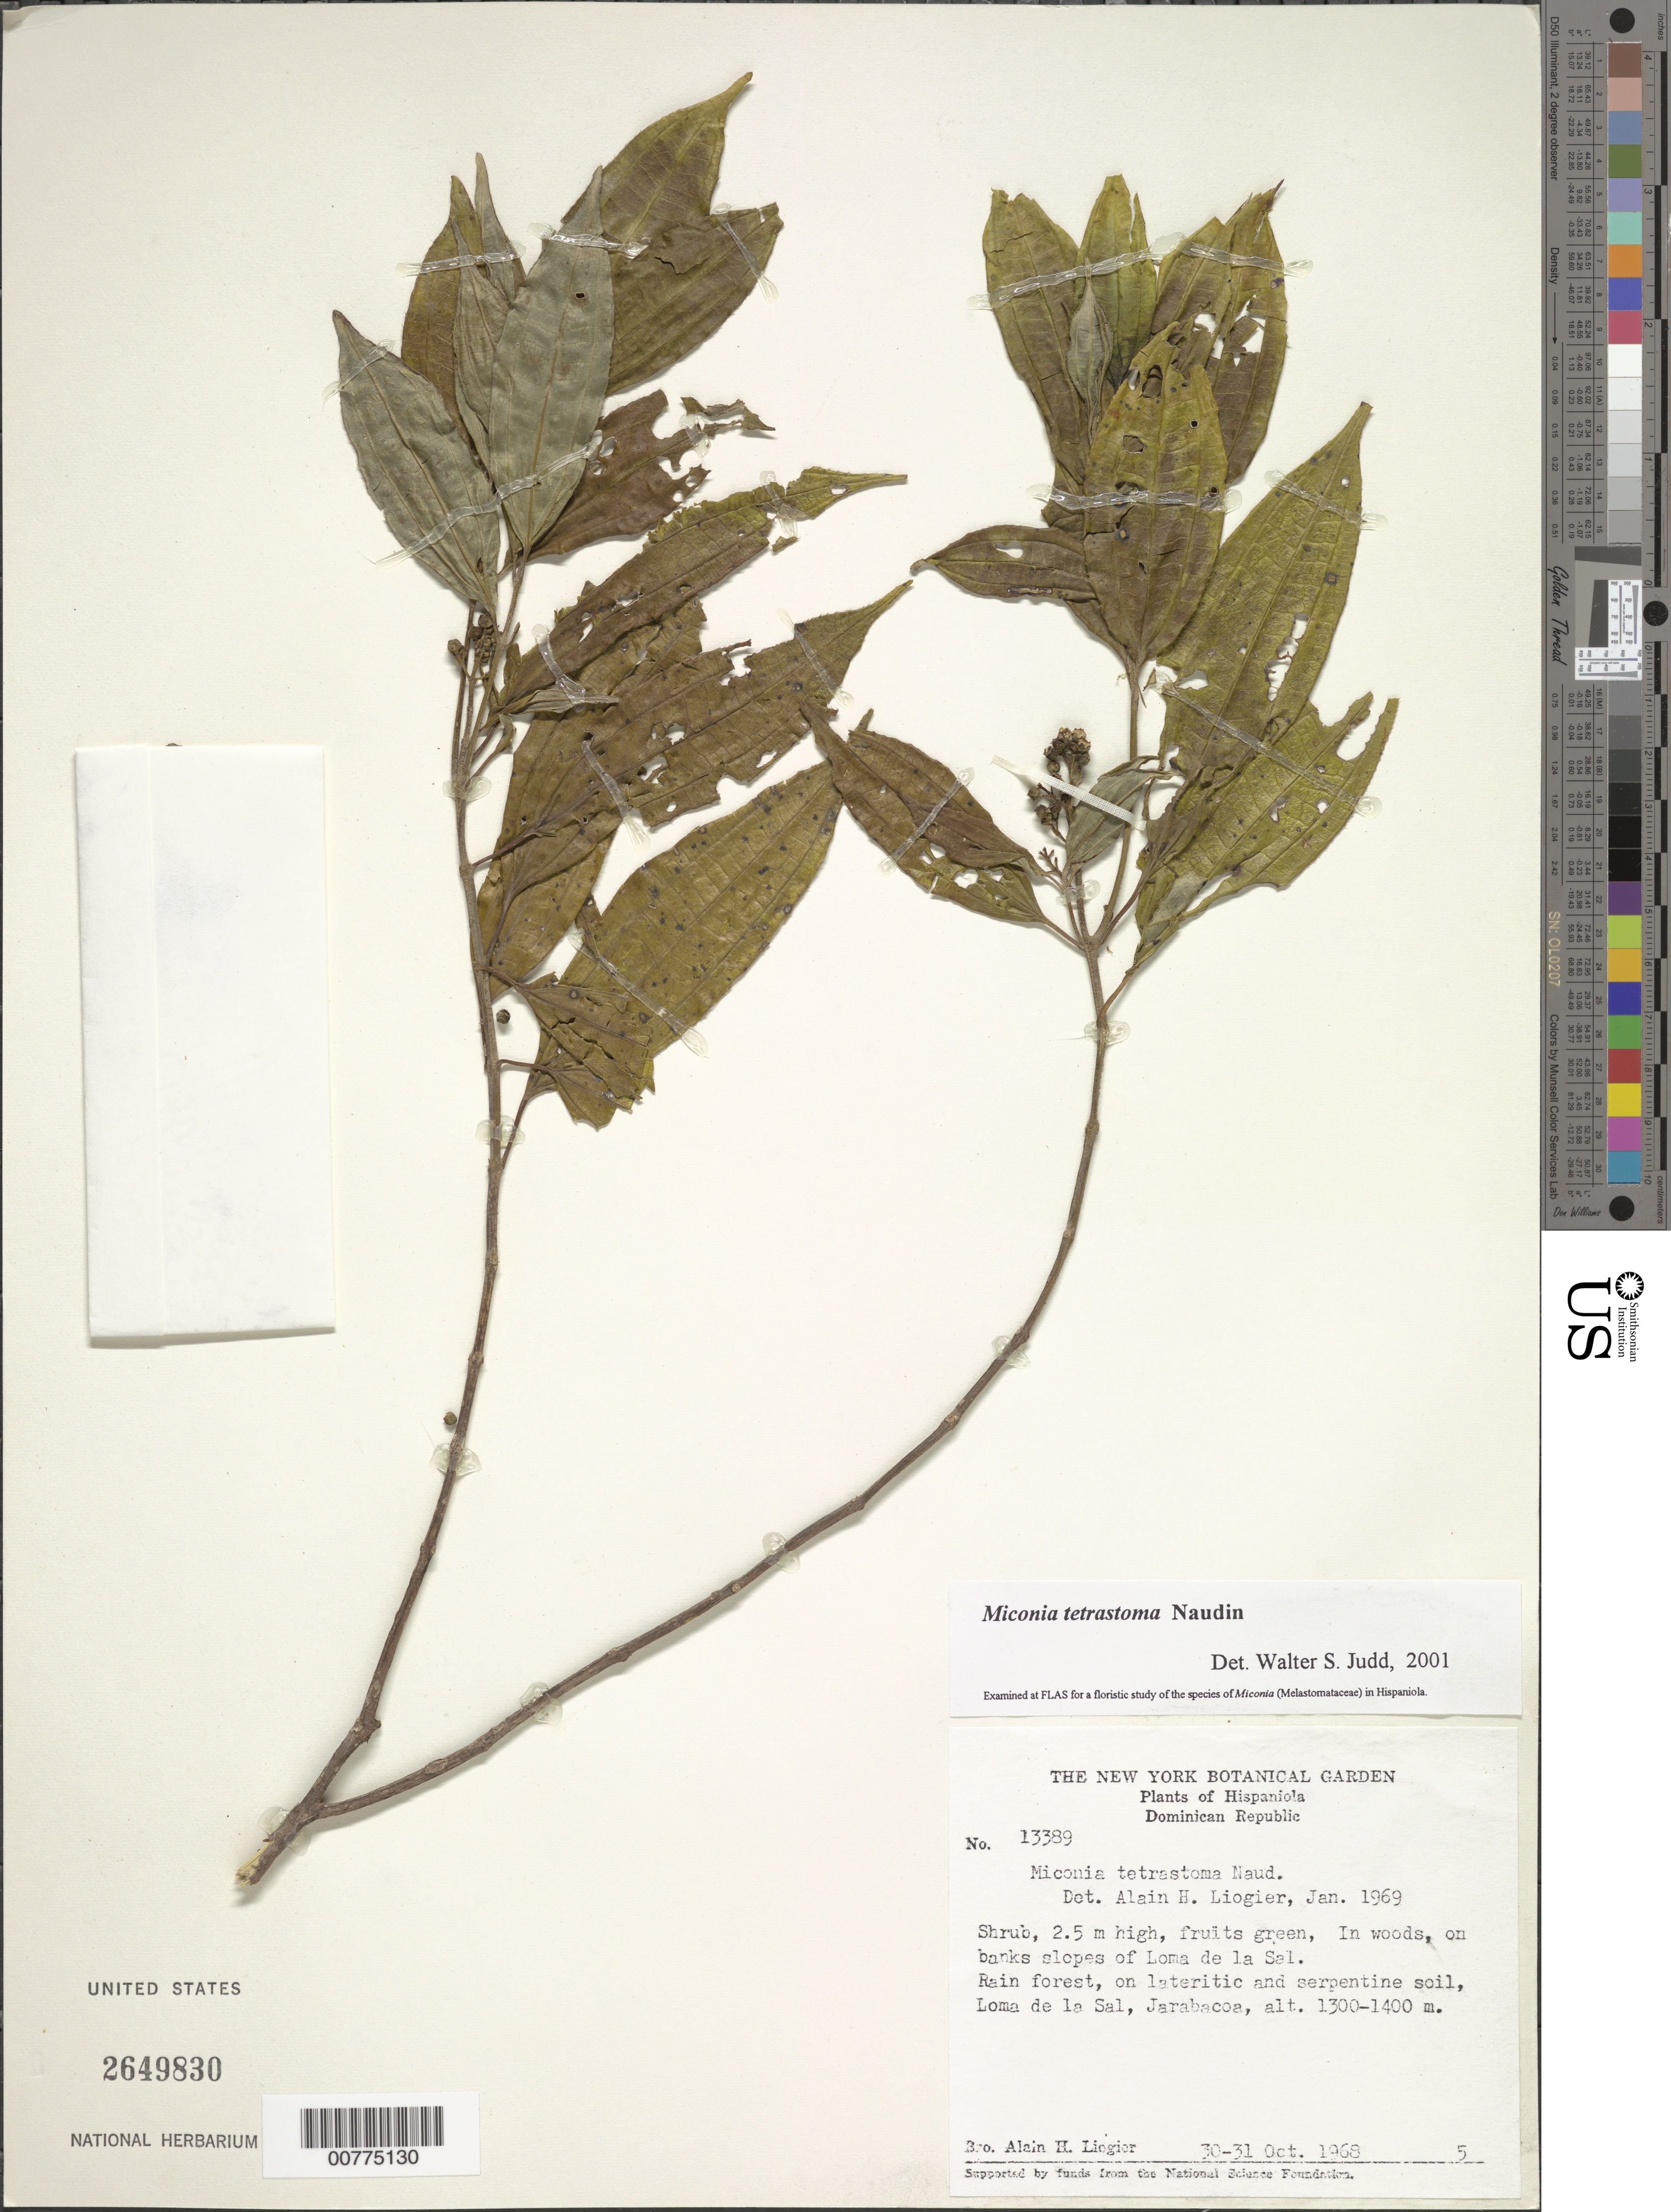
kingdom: Plantae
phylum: Tracheophyta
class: Magnoliopsida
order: Myrtales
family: Melastomataceae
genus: Miconia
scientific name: Miconia tetrastoma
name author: Naudin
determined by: Judd, Walter S.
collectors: A. H. Liogier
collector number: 13389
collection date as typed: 30 Oct 1968 to 31 Oct 1968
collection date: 1968-10-30/1968-10-31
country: Dominican Republic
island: Hispaniola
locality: Jarabacoa, Loma de la Sal.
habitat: Rain forest, banks of slopes; on lateritic and serpentine soil.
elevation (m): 1300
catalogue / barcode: US 2649830